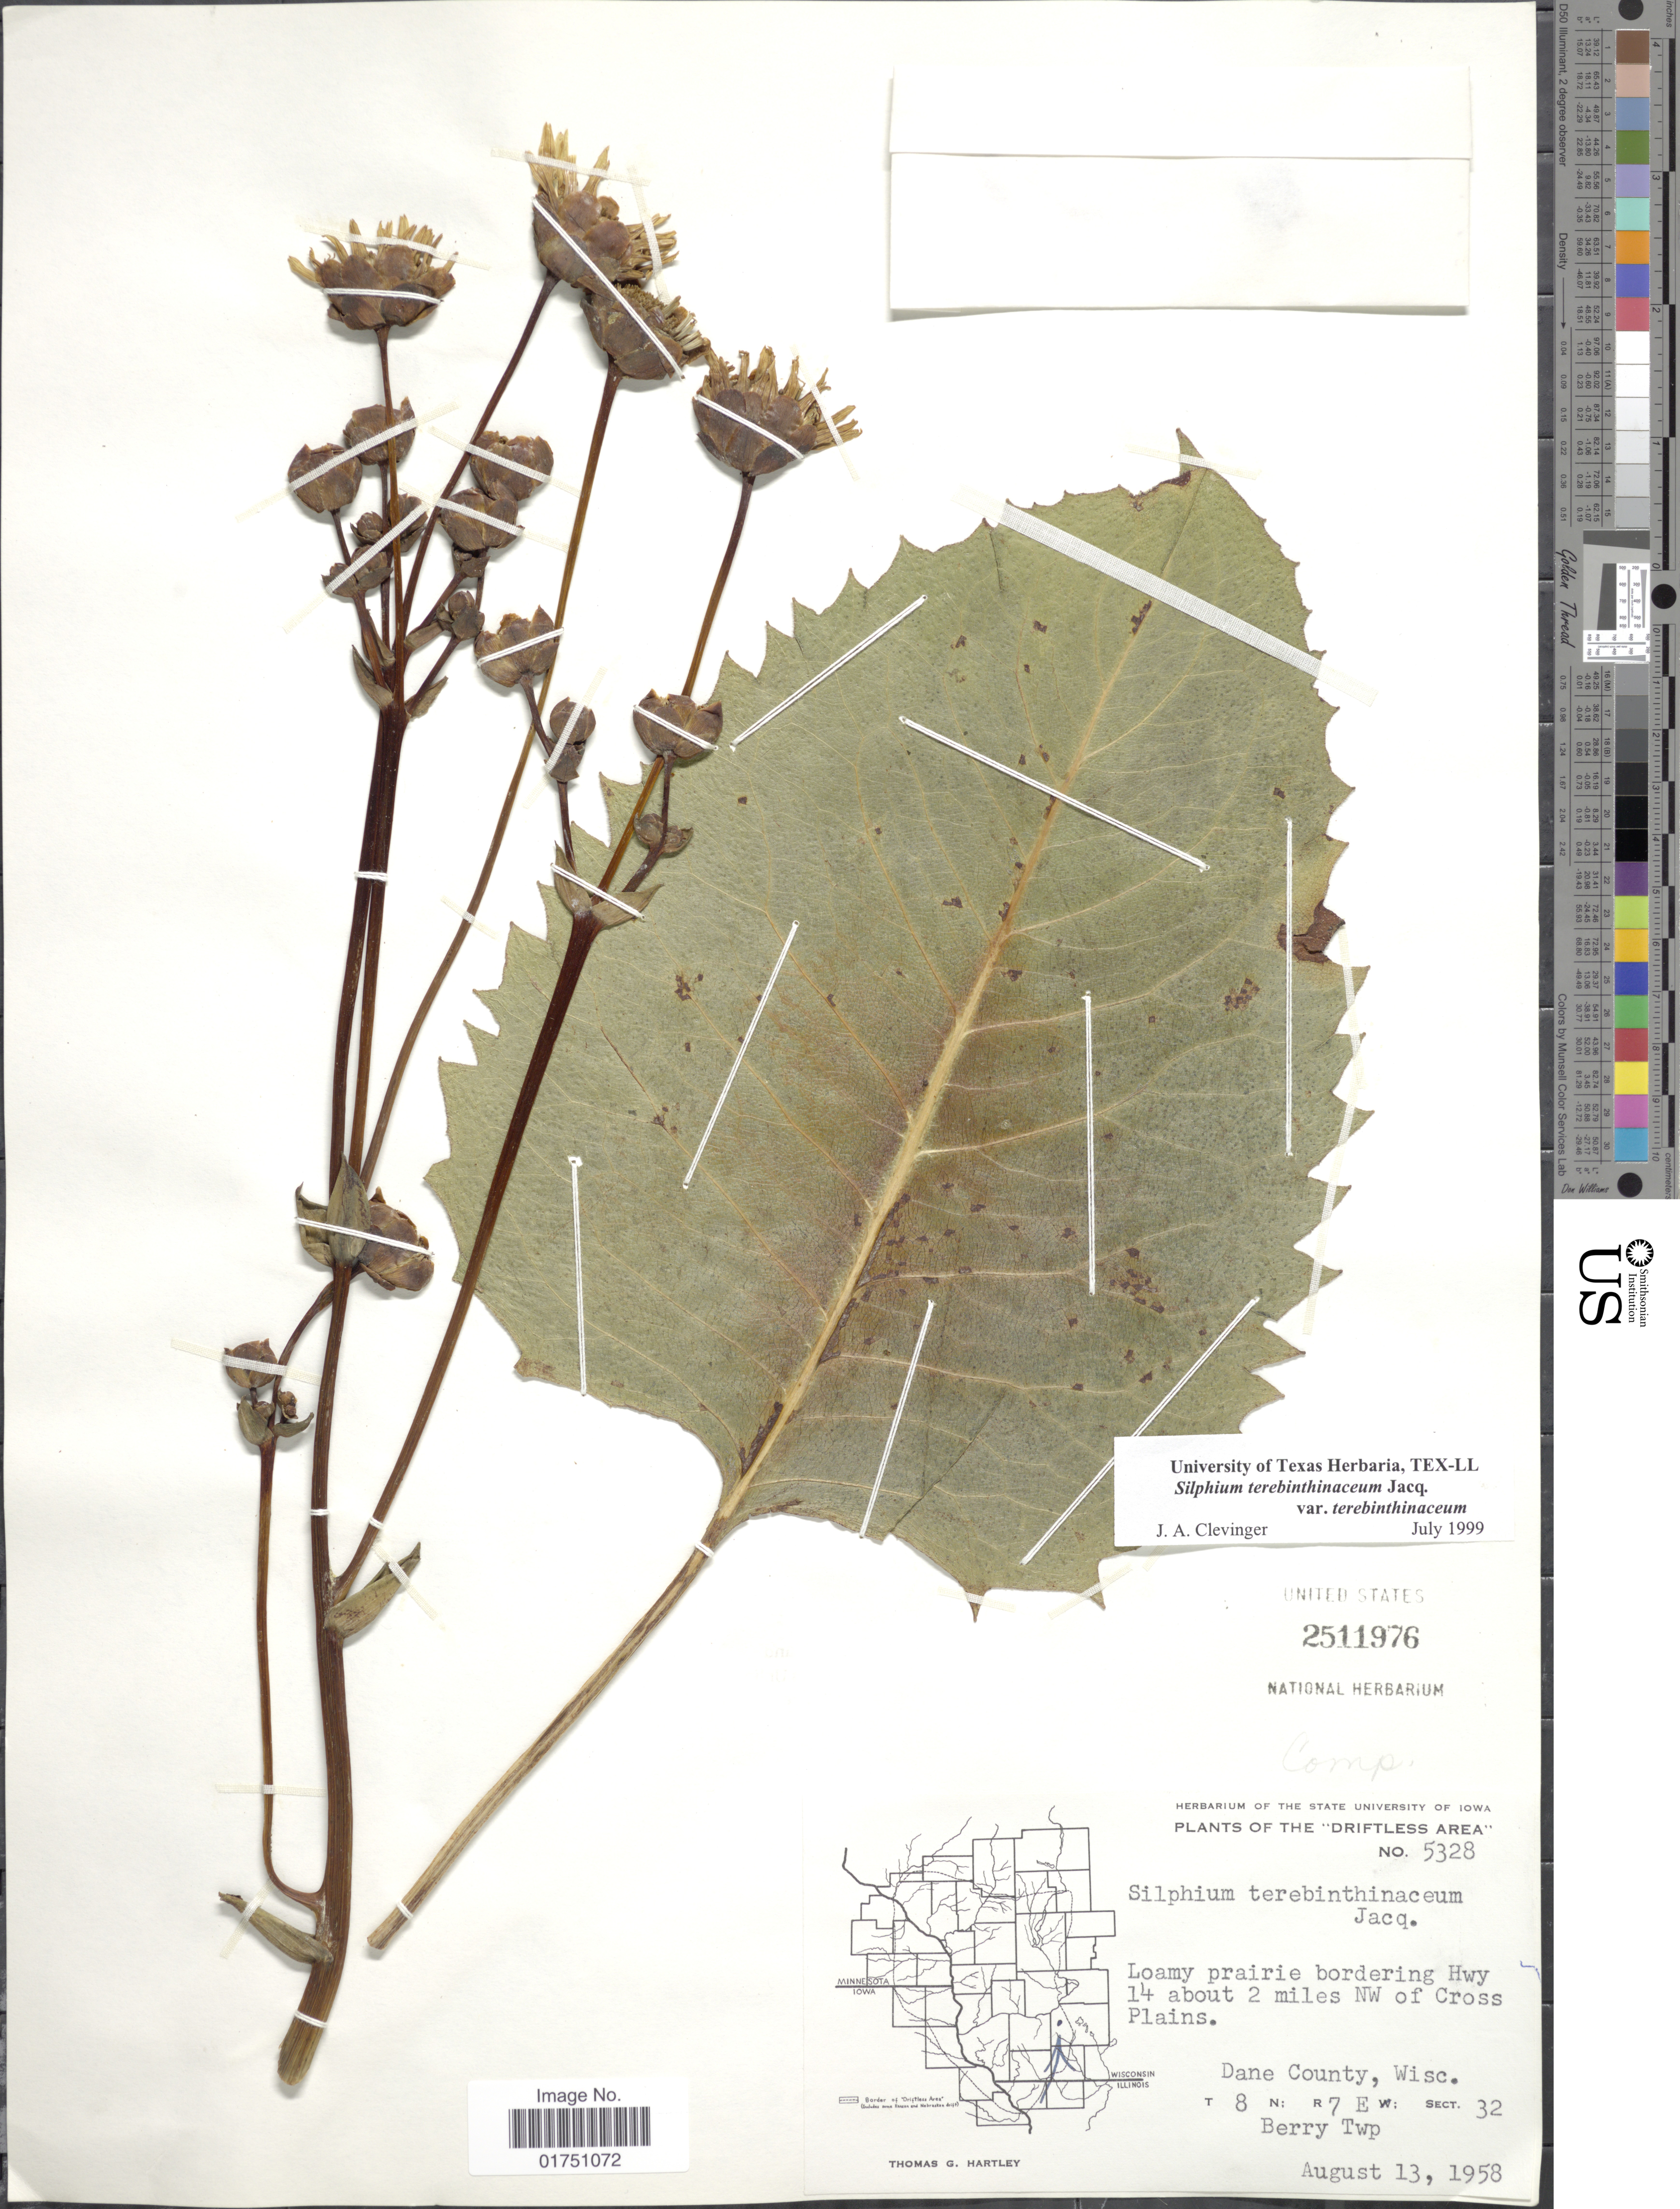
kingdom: Plantae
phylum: Tracheophyta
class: Magnoliopsida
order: Asterales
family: Asteraceae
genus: Silphium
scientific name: Silphium terebinthinaceum var. terebinthinaceum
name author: Jacq.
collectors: T. G. Hartley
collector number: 5328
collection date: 1958-08-13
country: United States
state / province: Wisconsin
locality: Driftless Area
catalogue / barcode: US 2511976